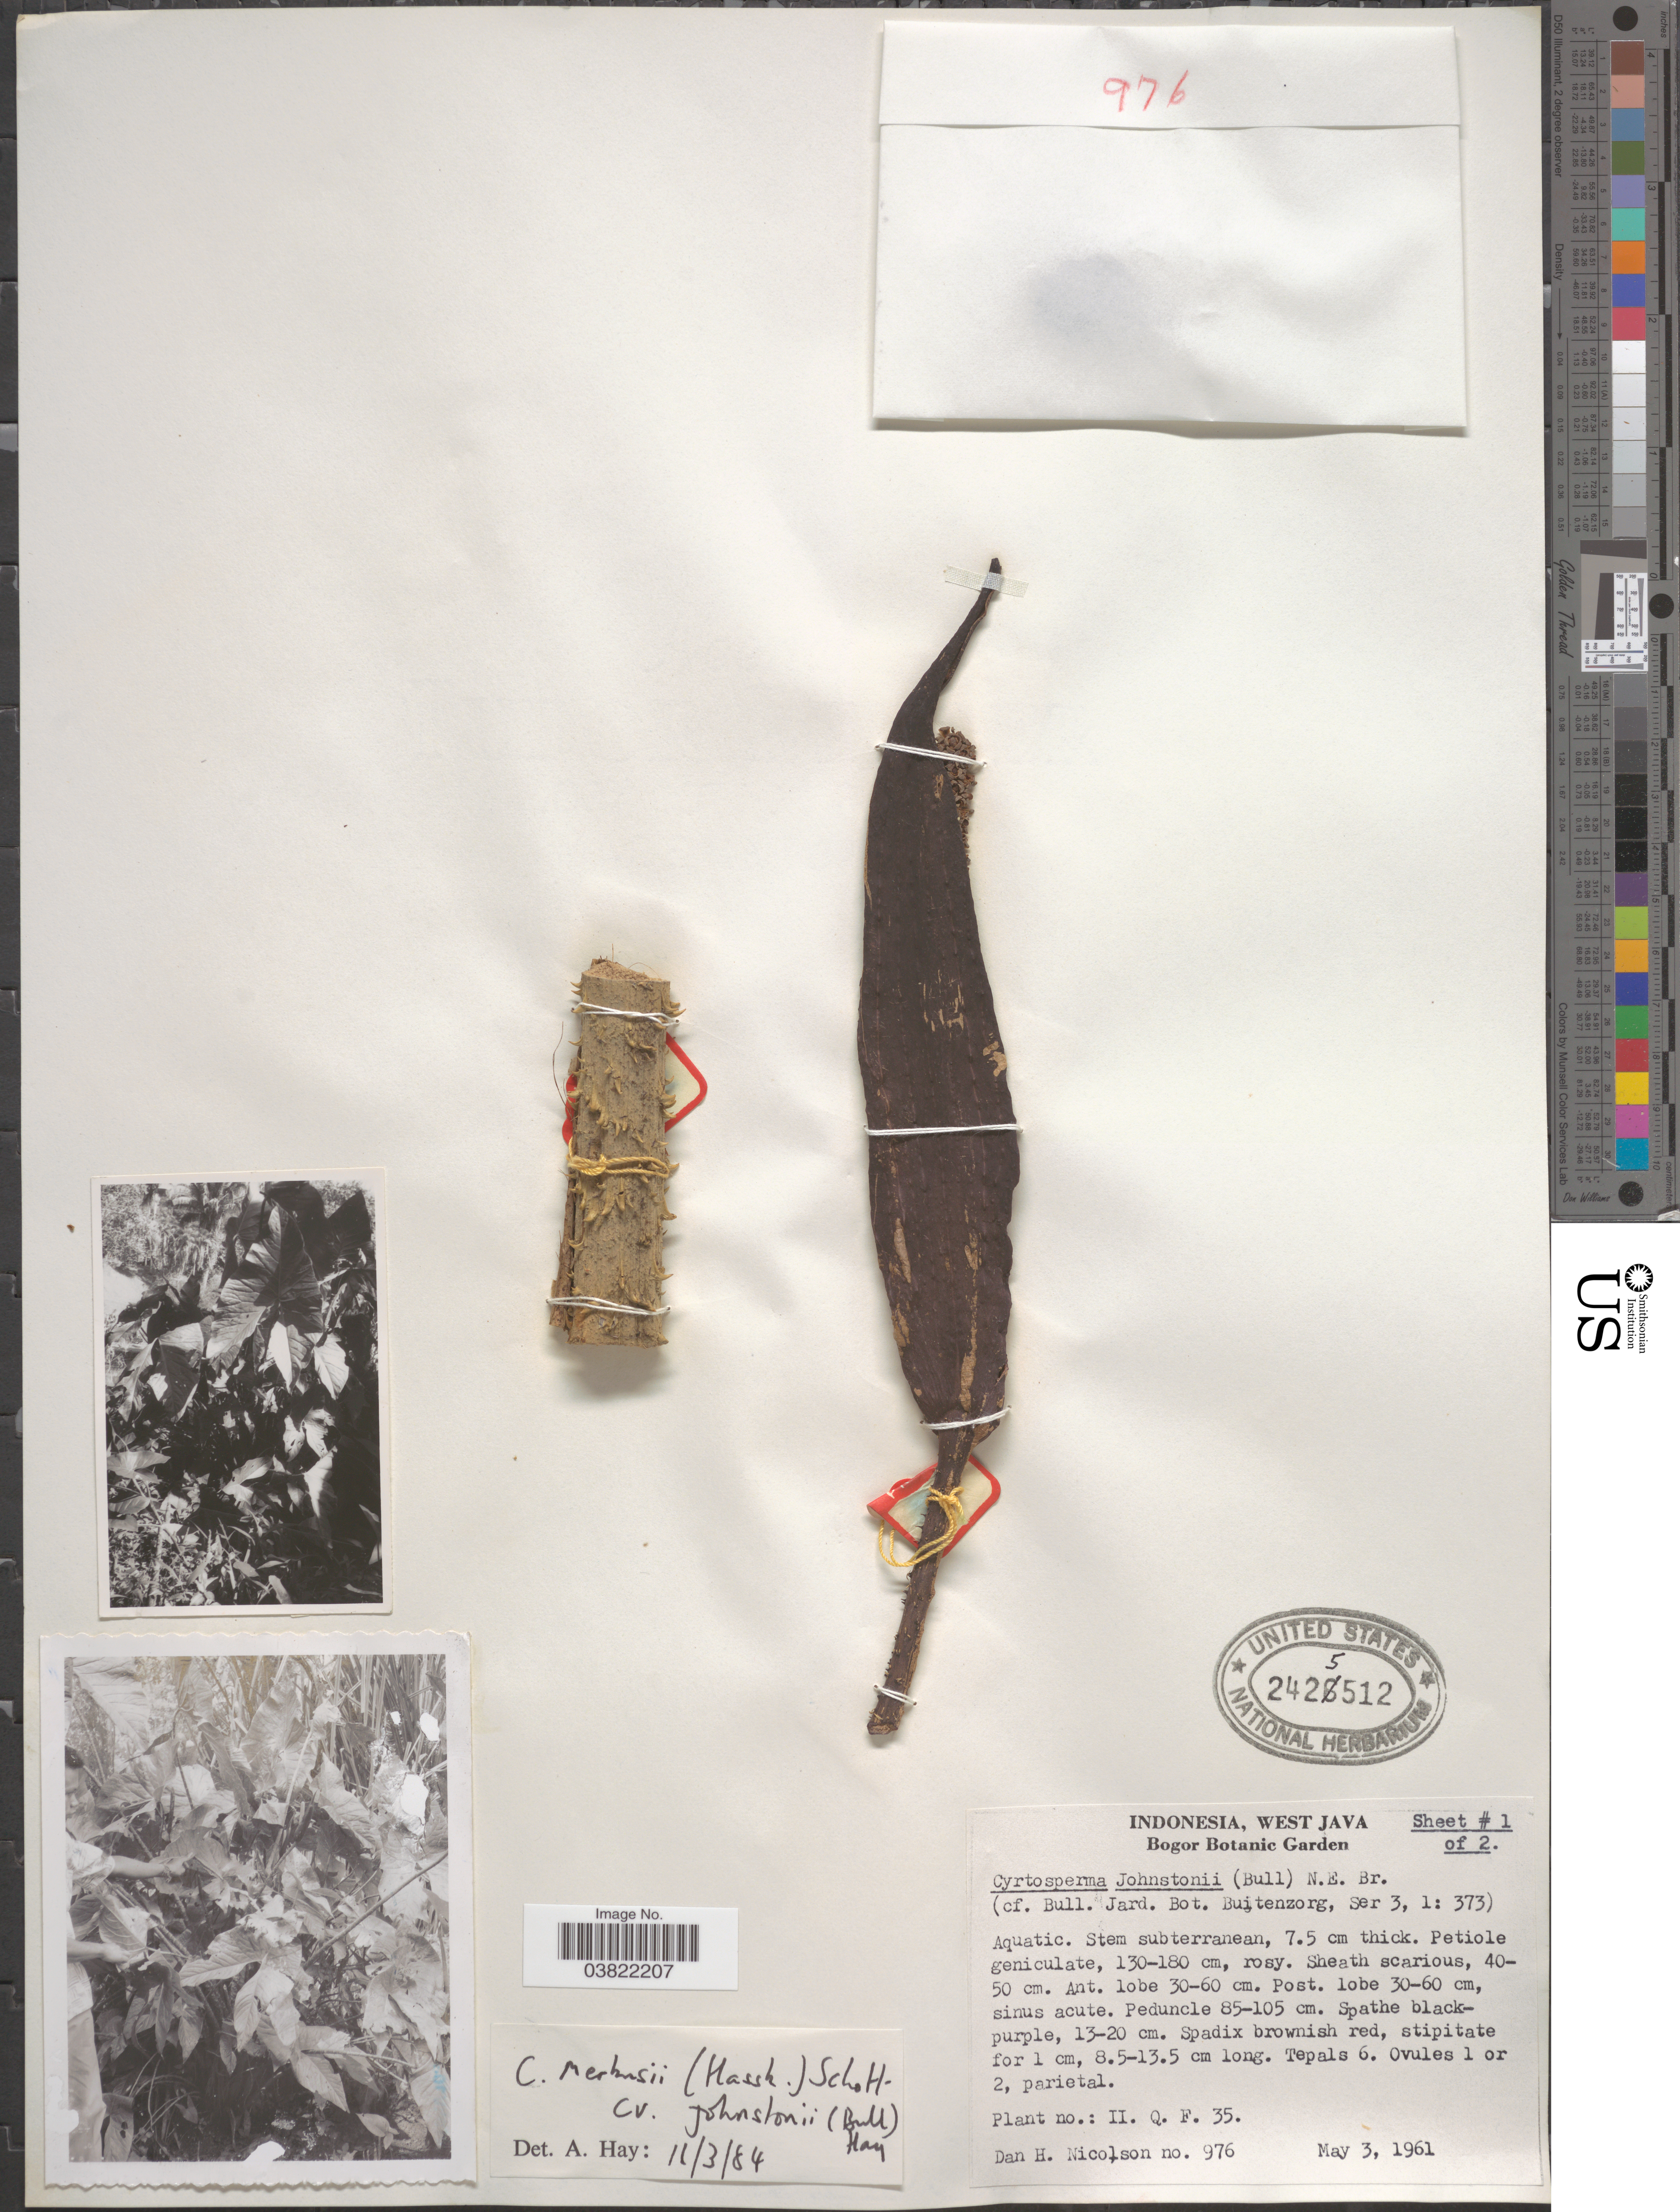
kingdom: Plantae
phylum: Tracheophyta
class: Liliopsida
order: Alismatales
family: Araceae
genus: Cyrtosperma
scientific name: Cyrtosperma merkusii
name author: (Hassk.) Schott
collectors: D. H. Nicolson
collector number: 976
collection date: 1961-05-03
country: Indonesia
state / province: Java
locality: West Java. Bogor Botanical Garden.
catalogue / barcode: US 2425512